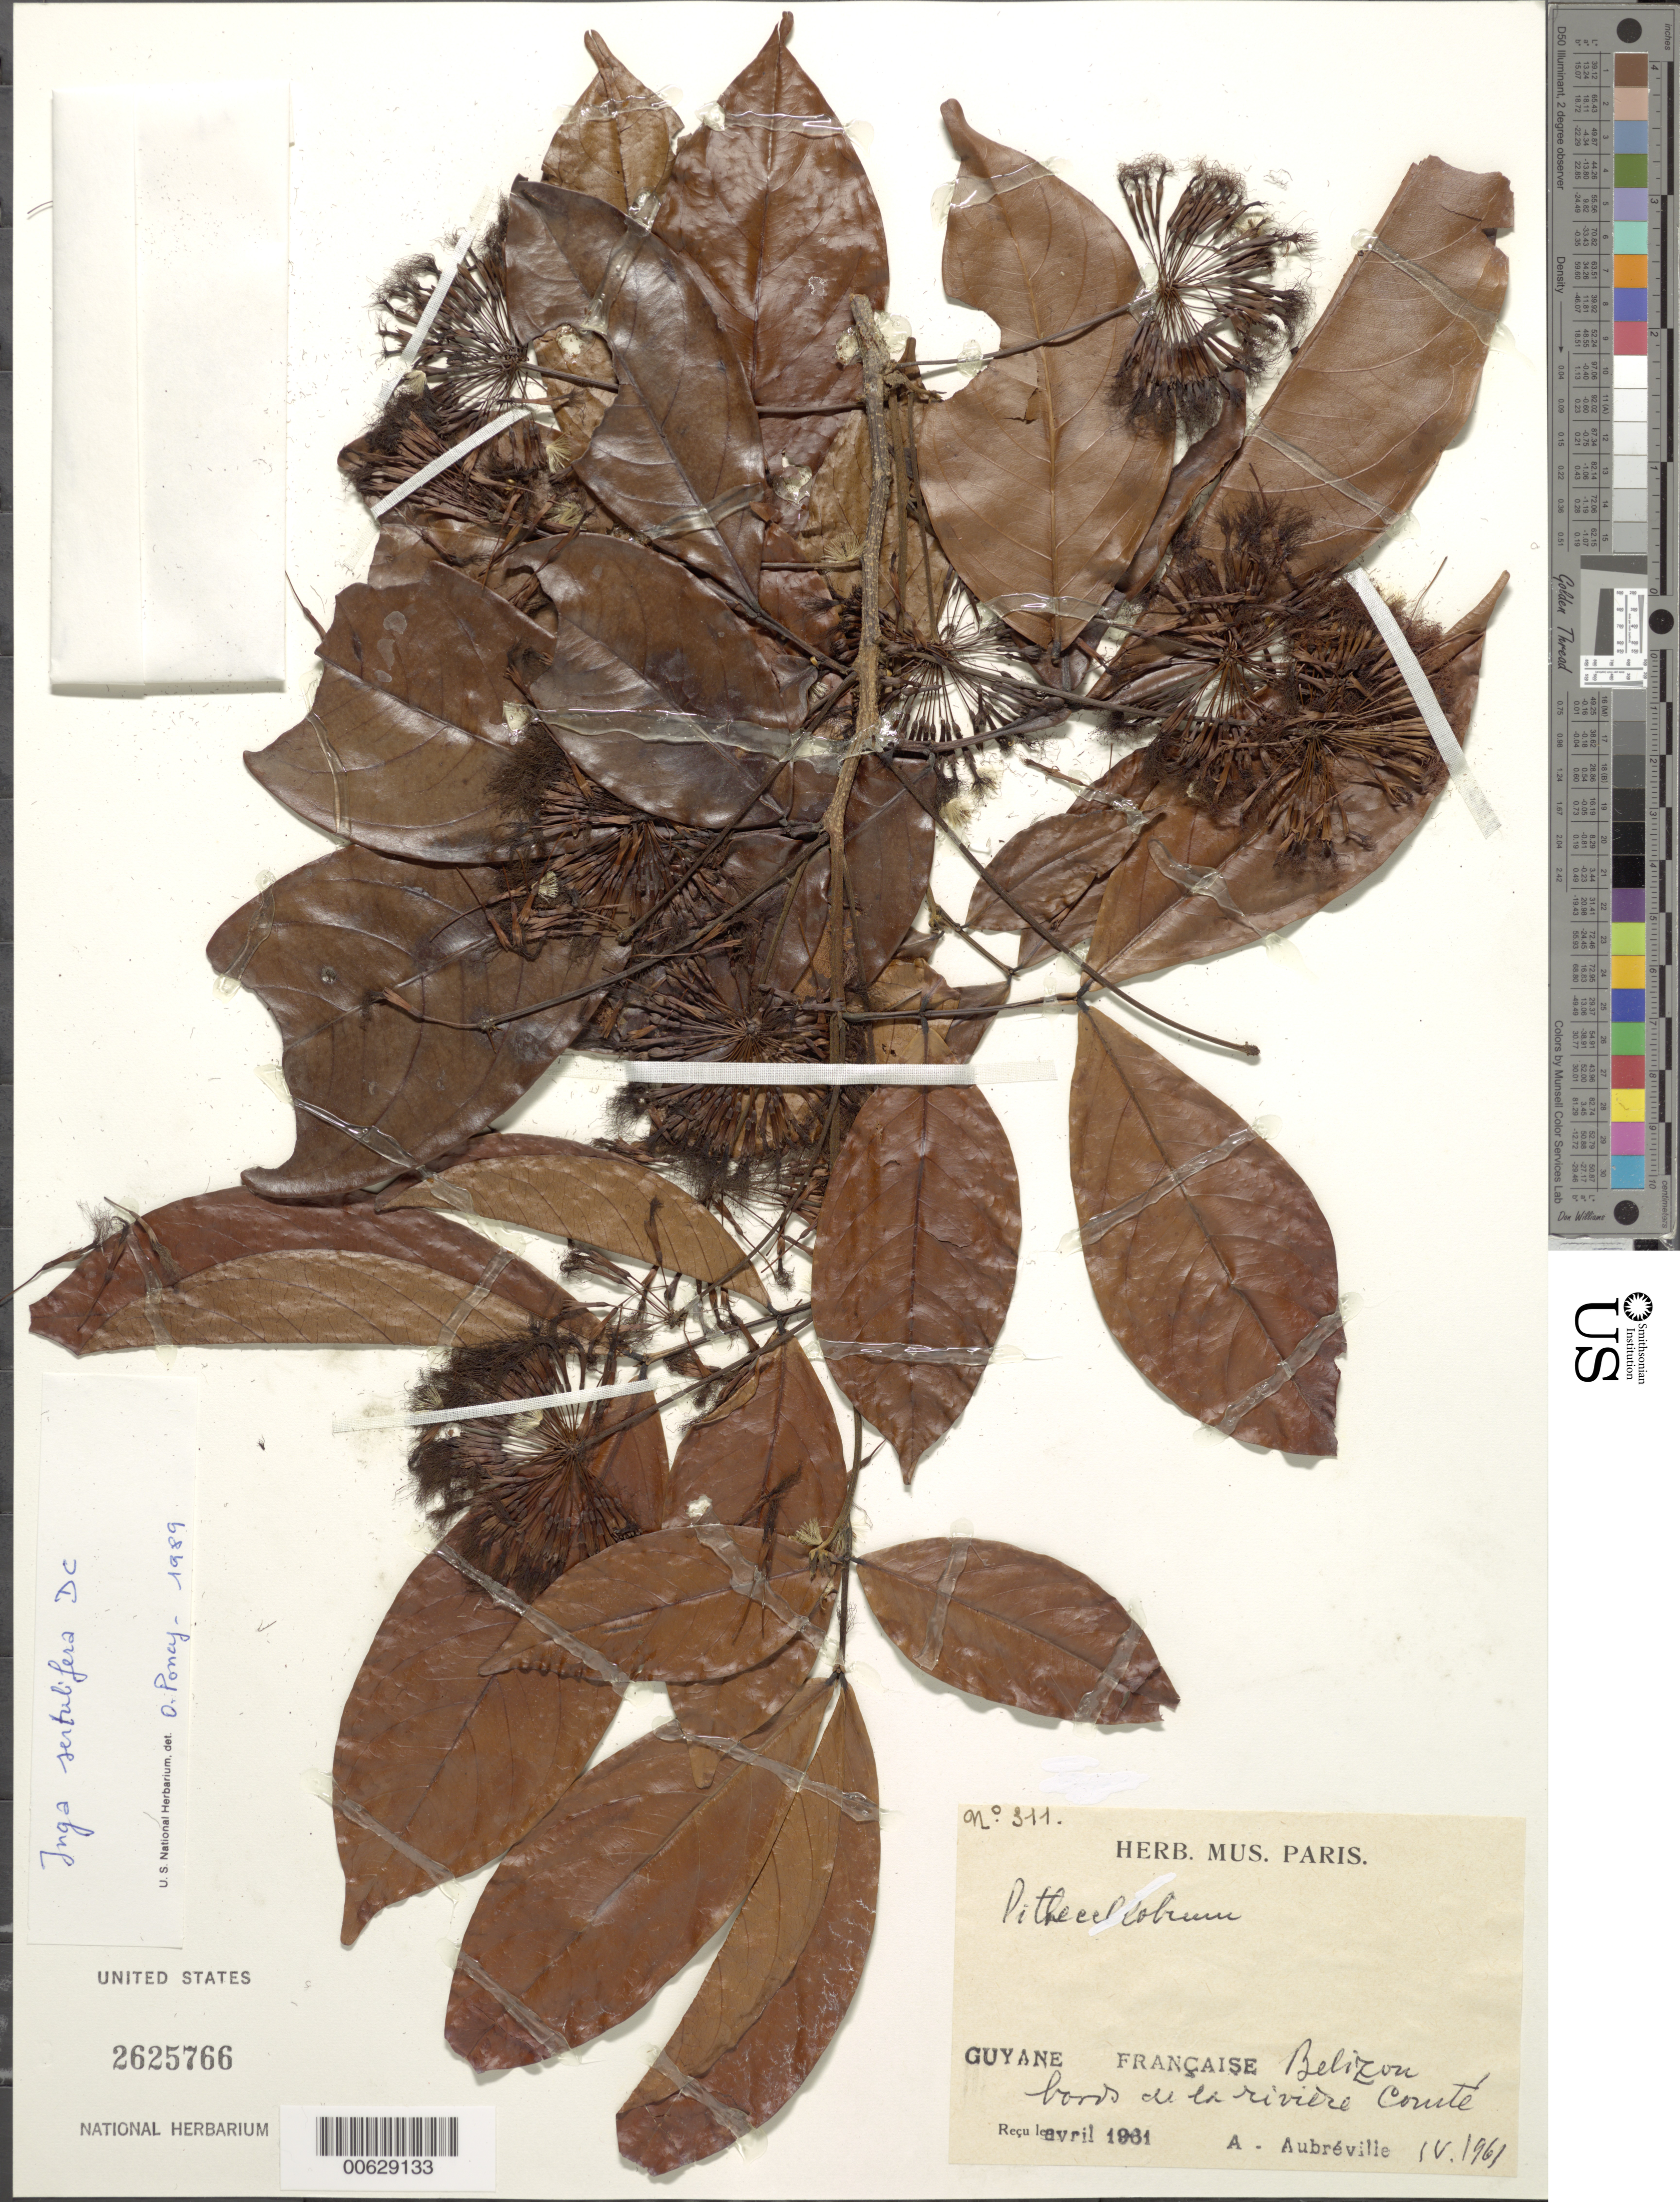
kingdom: Plantae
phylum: Tracheophyta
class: Magnoliopsida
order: Fabales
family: Fabaceae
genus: Inga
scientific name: Inga sertulifera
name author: DC.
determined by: Poncy, O.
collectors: A. Aubréville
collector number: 311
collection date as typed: Apr-61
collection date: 1961-04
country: French Guiana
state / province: Inini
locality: Bélizon, Comté R.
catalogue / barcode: US 2625766